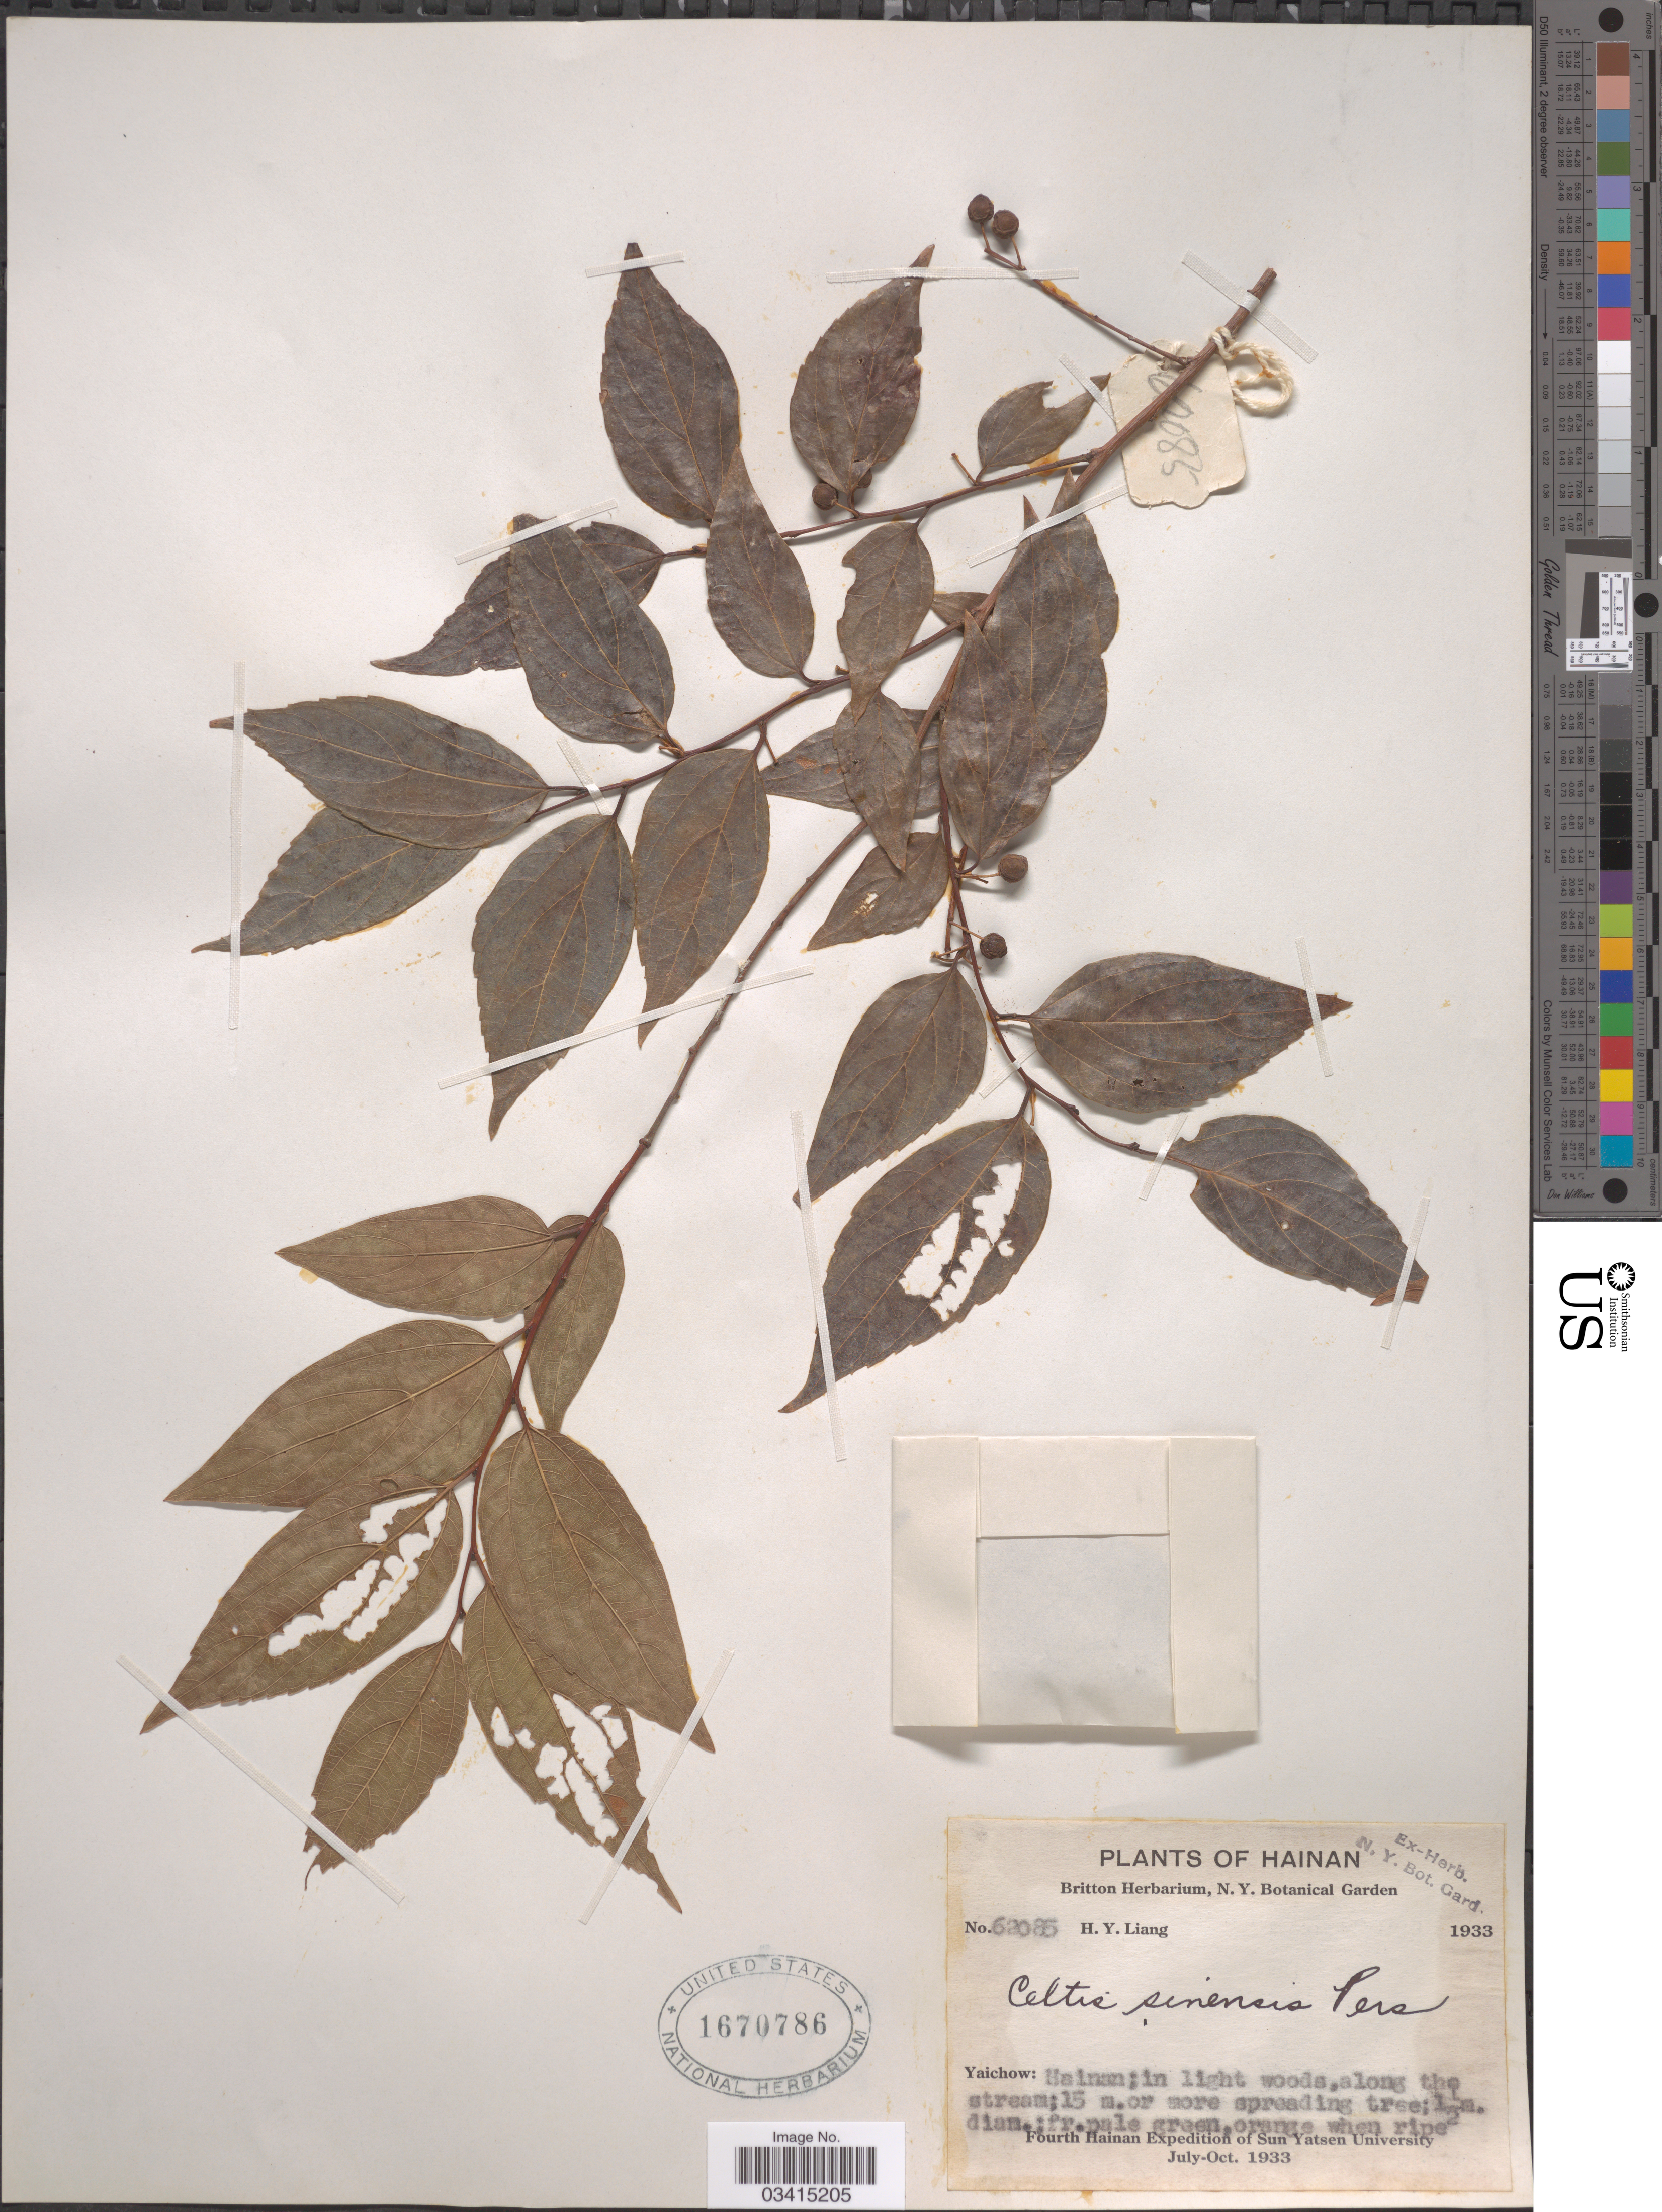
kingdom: Plantae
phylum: Tracheophyta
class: Magnoliopsida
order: Rosales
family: Cannabaceae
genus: Celtis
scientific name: Celtis sinensis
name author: Pers.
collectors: H. Y. Liang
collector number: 62085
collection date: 1933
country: China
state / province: Hainan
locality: Yaichow.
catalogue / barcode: US 1670786